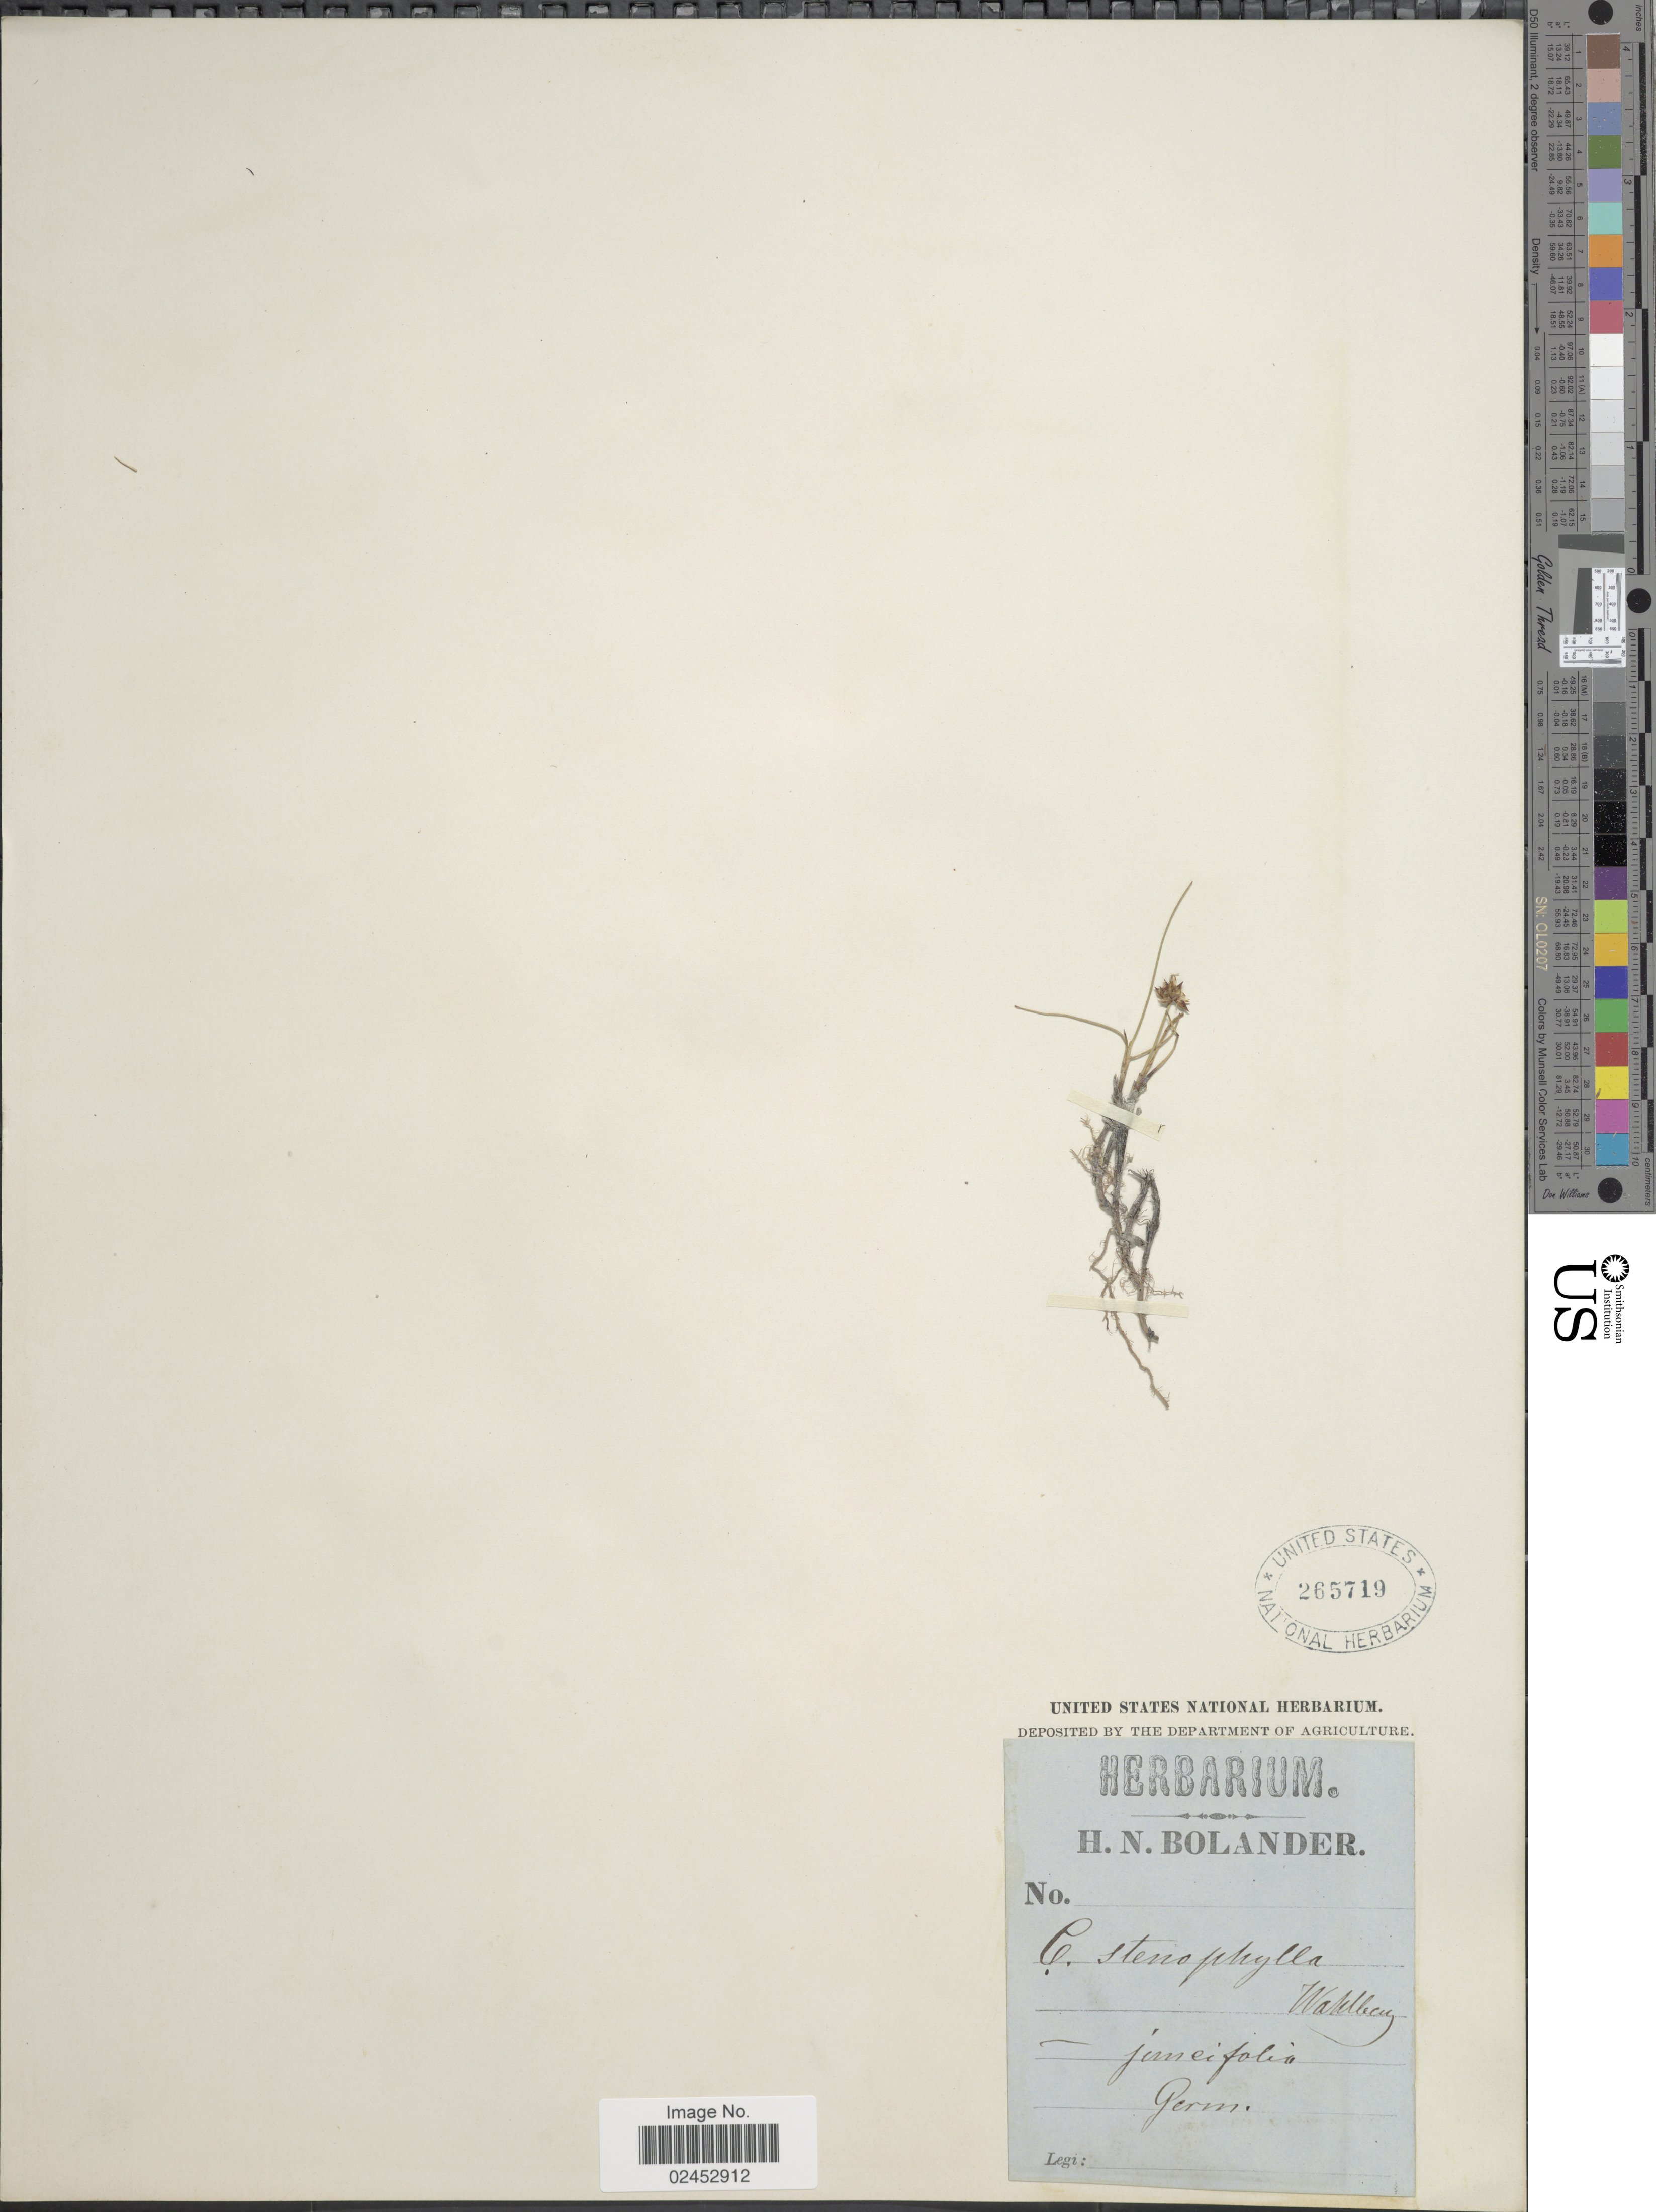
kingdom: Plantae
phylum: Tracheophyta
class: Liliopsida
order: Poales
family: Cyperaceae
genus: Carex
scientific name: Carex stenophylla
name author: Wahlenb.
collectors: H. N. Bolander (herbarium)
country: Germany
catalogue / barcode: US 265719